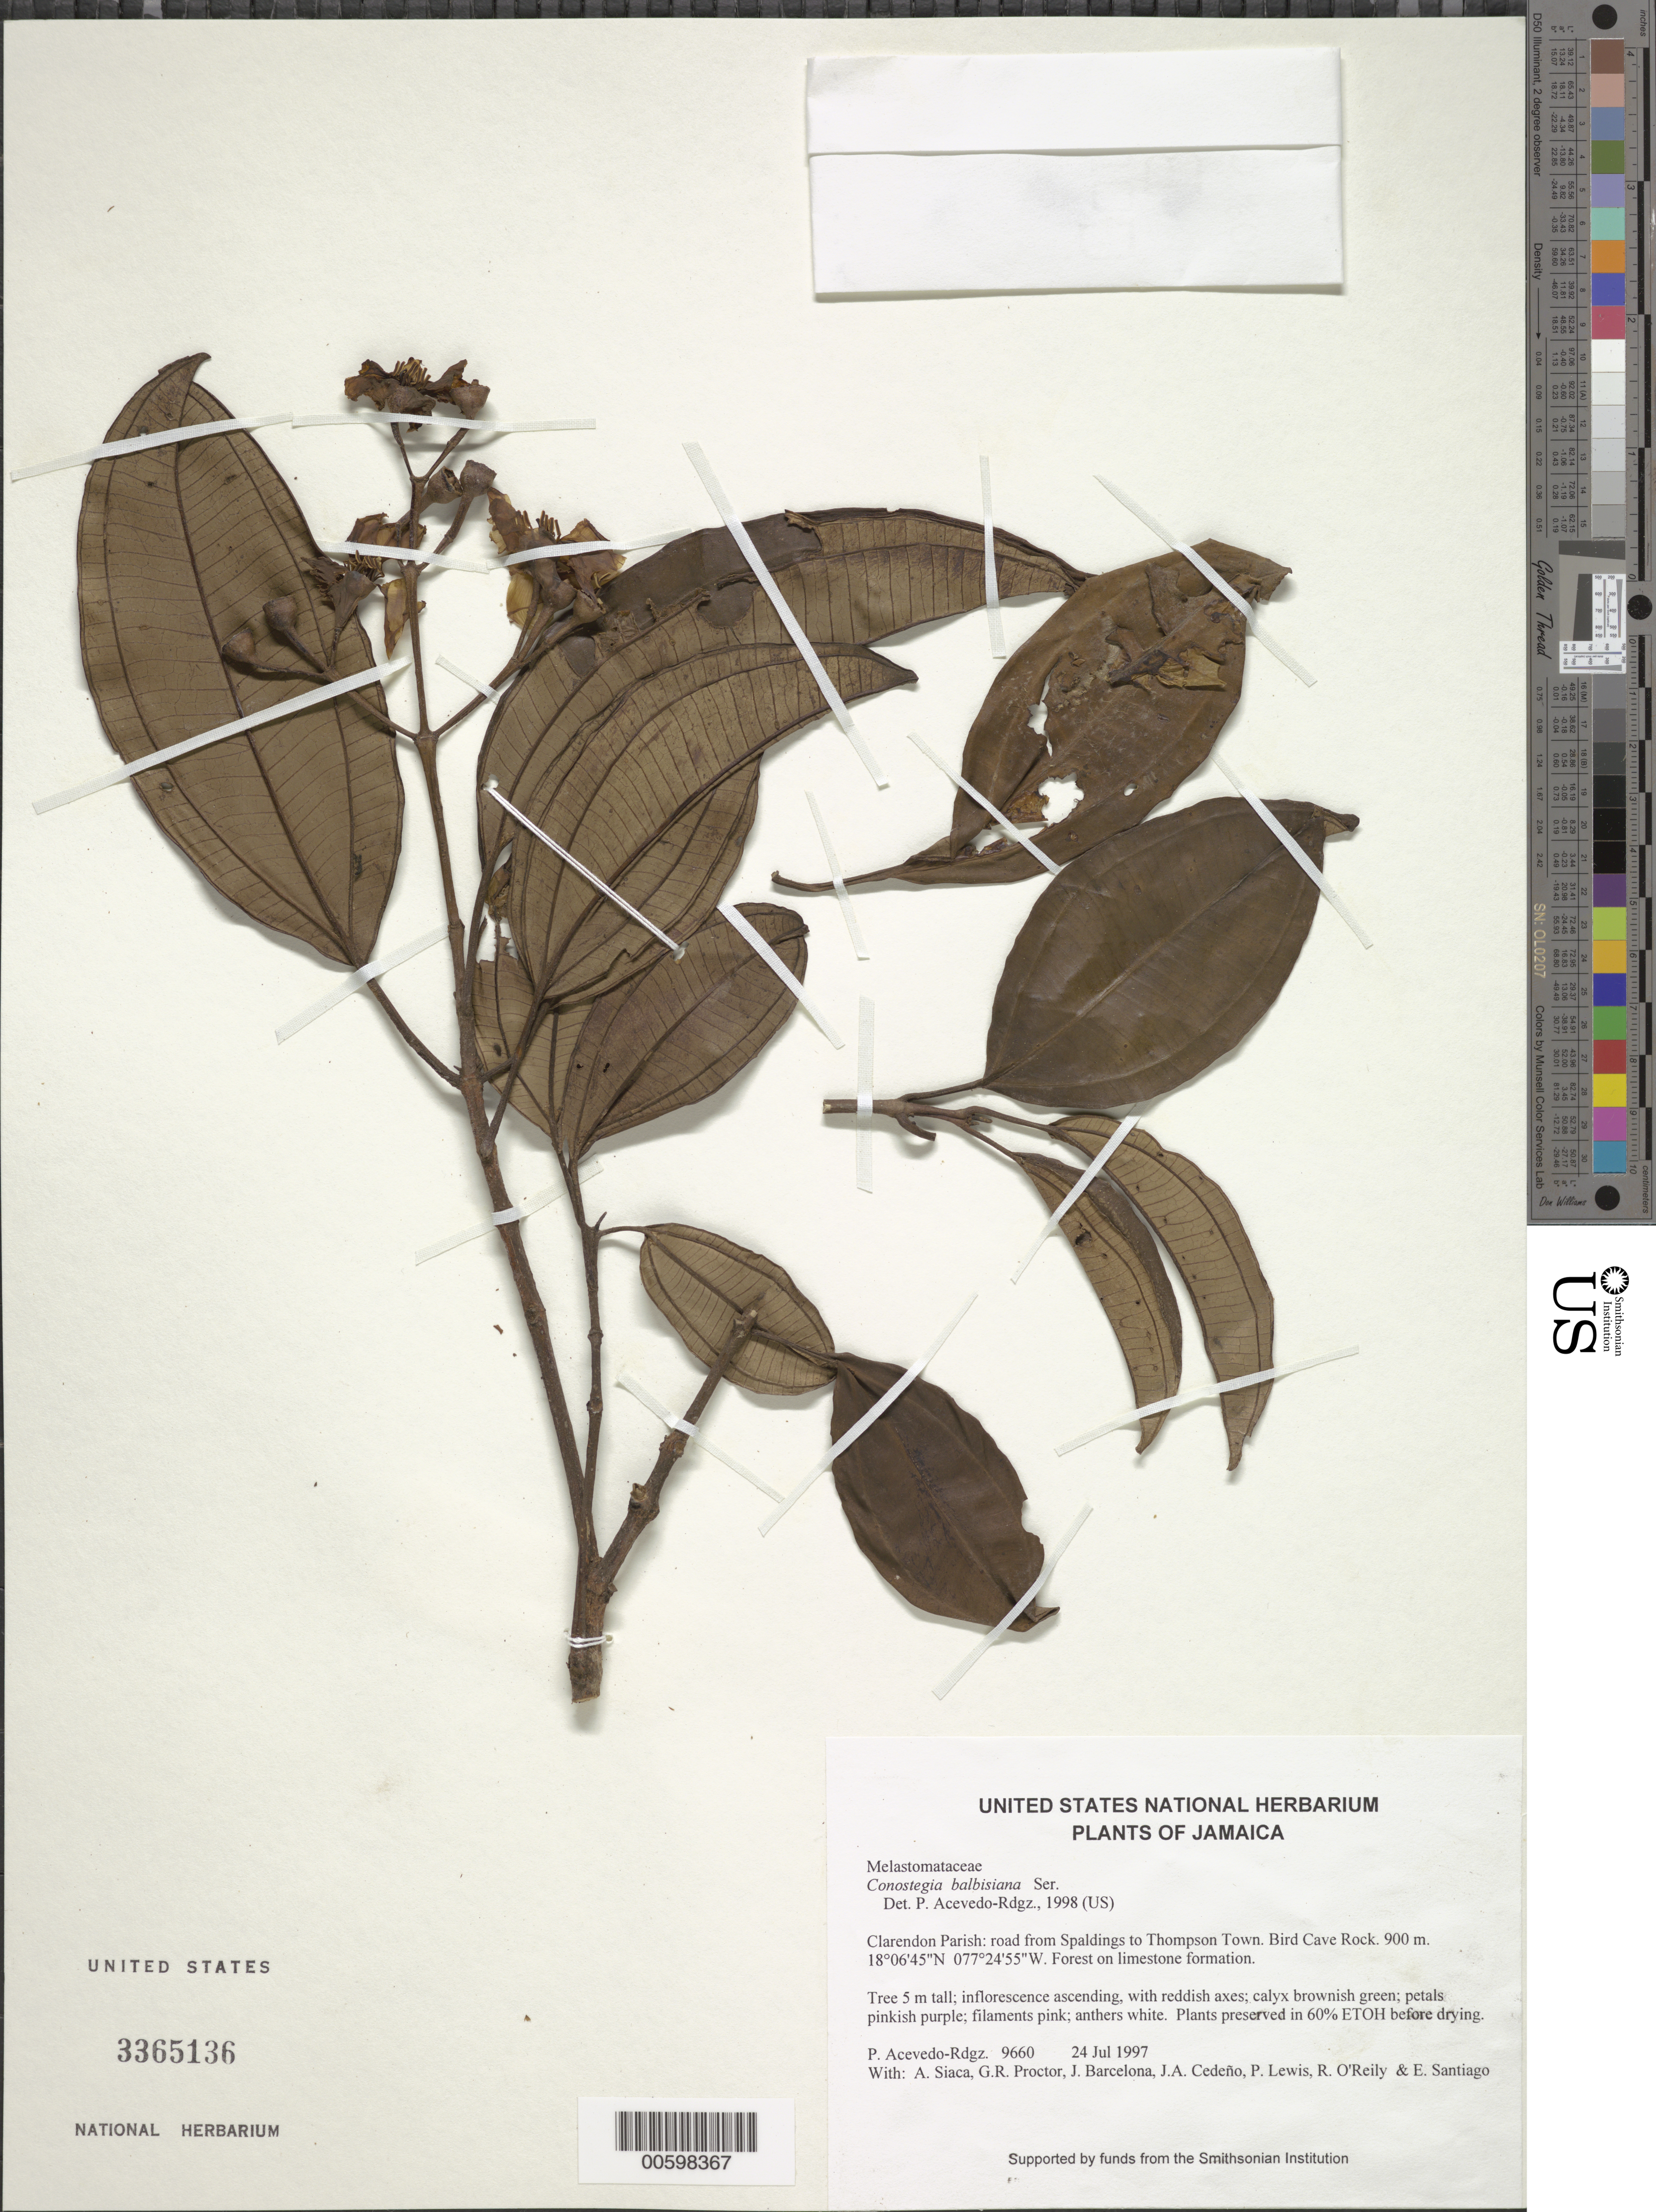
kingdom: Plantae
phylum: Tracheophyta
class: Magnoliopsida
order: Myrtales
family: Melastomataceae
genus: Conostegia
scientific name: Conostegia balbisiana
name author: Ser. ex DC.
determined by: Acevedo-Rodríguez, P., (BOT), Smithsonian Institution - National Museum of Natural History (UNITED STATES)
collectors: P. Acevedo-Rodr., A. Siaca, G. R. Proctor, J. Barcelona, J. A. Cedeño M., P. Lewis & R. O'Reilly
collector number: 9660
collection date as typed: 24 Jul 1997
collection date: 1997-07-24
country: Jamaica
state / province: Clarendon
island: Jamaica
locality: Clarendon Parish: road from Spaldings to Thompson Town. Bird Cave Rock.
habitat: Forest on limestone formation.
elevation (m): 900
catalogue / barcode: US 3365136